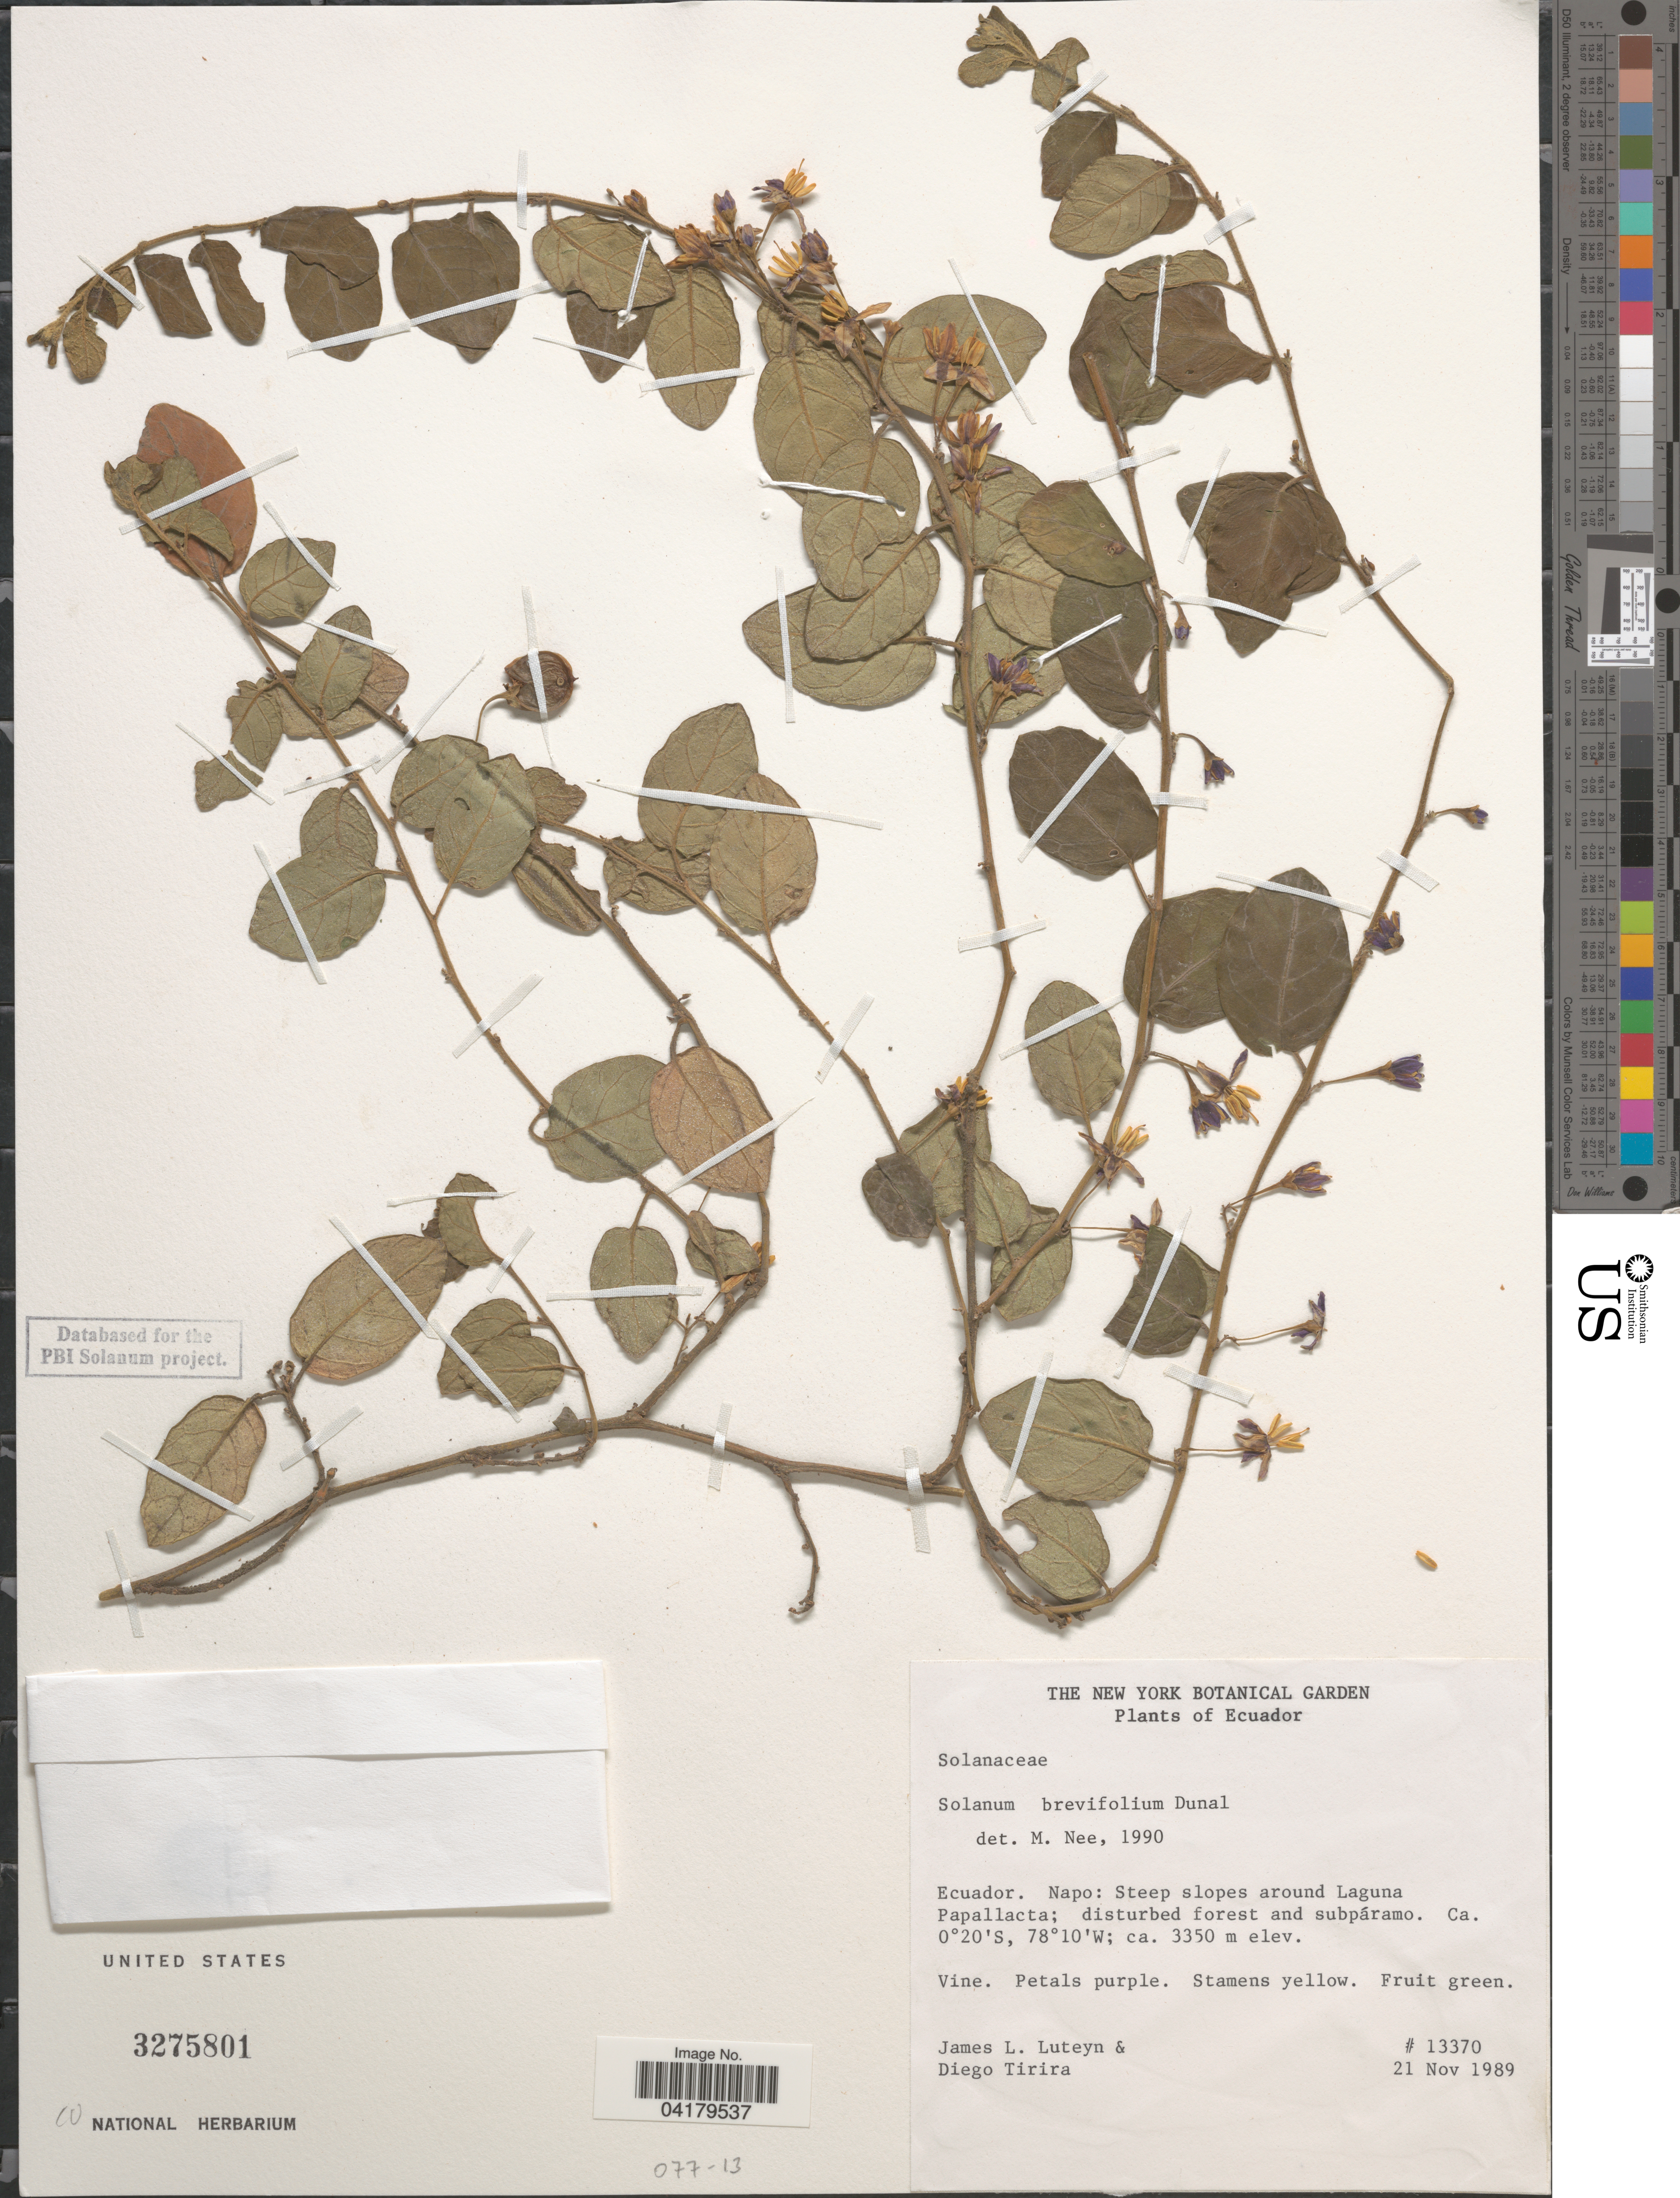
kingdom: Plantae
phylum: Tracheophyta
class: Magnoliopsida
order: Solanales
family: Solanaceae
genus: Solanum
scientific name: Solanum brevifolium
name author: Dunal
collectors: J. L. Luteyn & D. Tirira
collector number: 13370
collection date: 1989-11-21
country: Ecuador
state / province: Napo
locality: Steep slopes around Laguna Papallacta.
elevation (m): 3350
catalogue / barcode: US 3275801